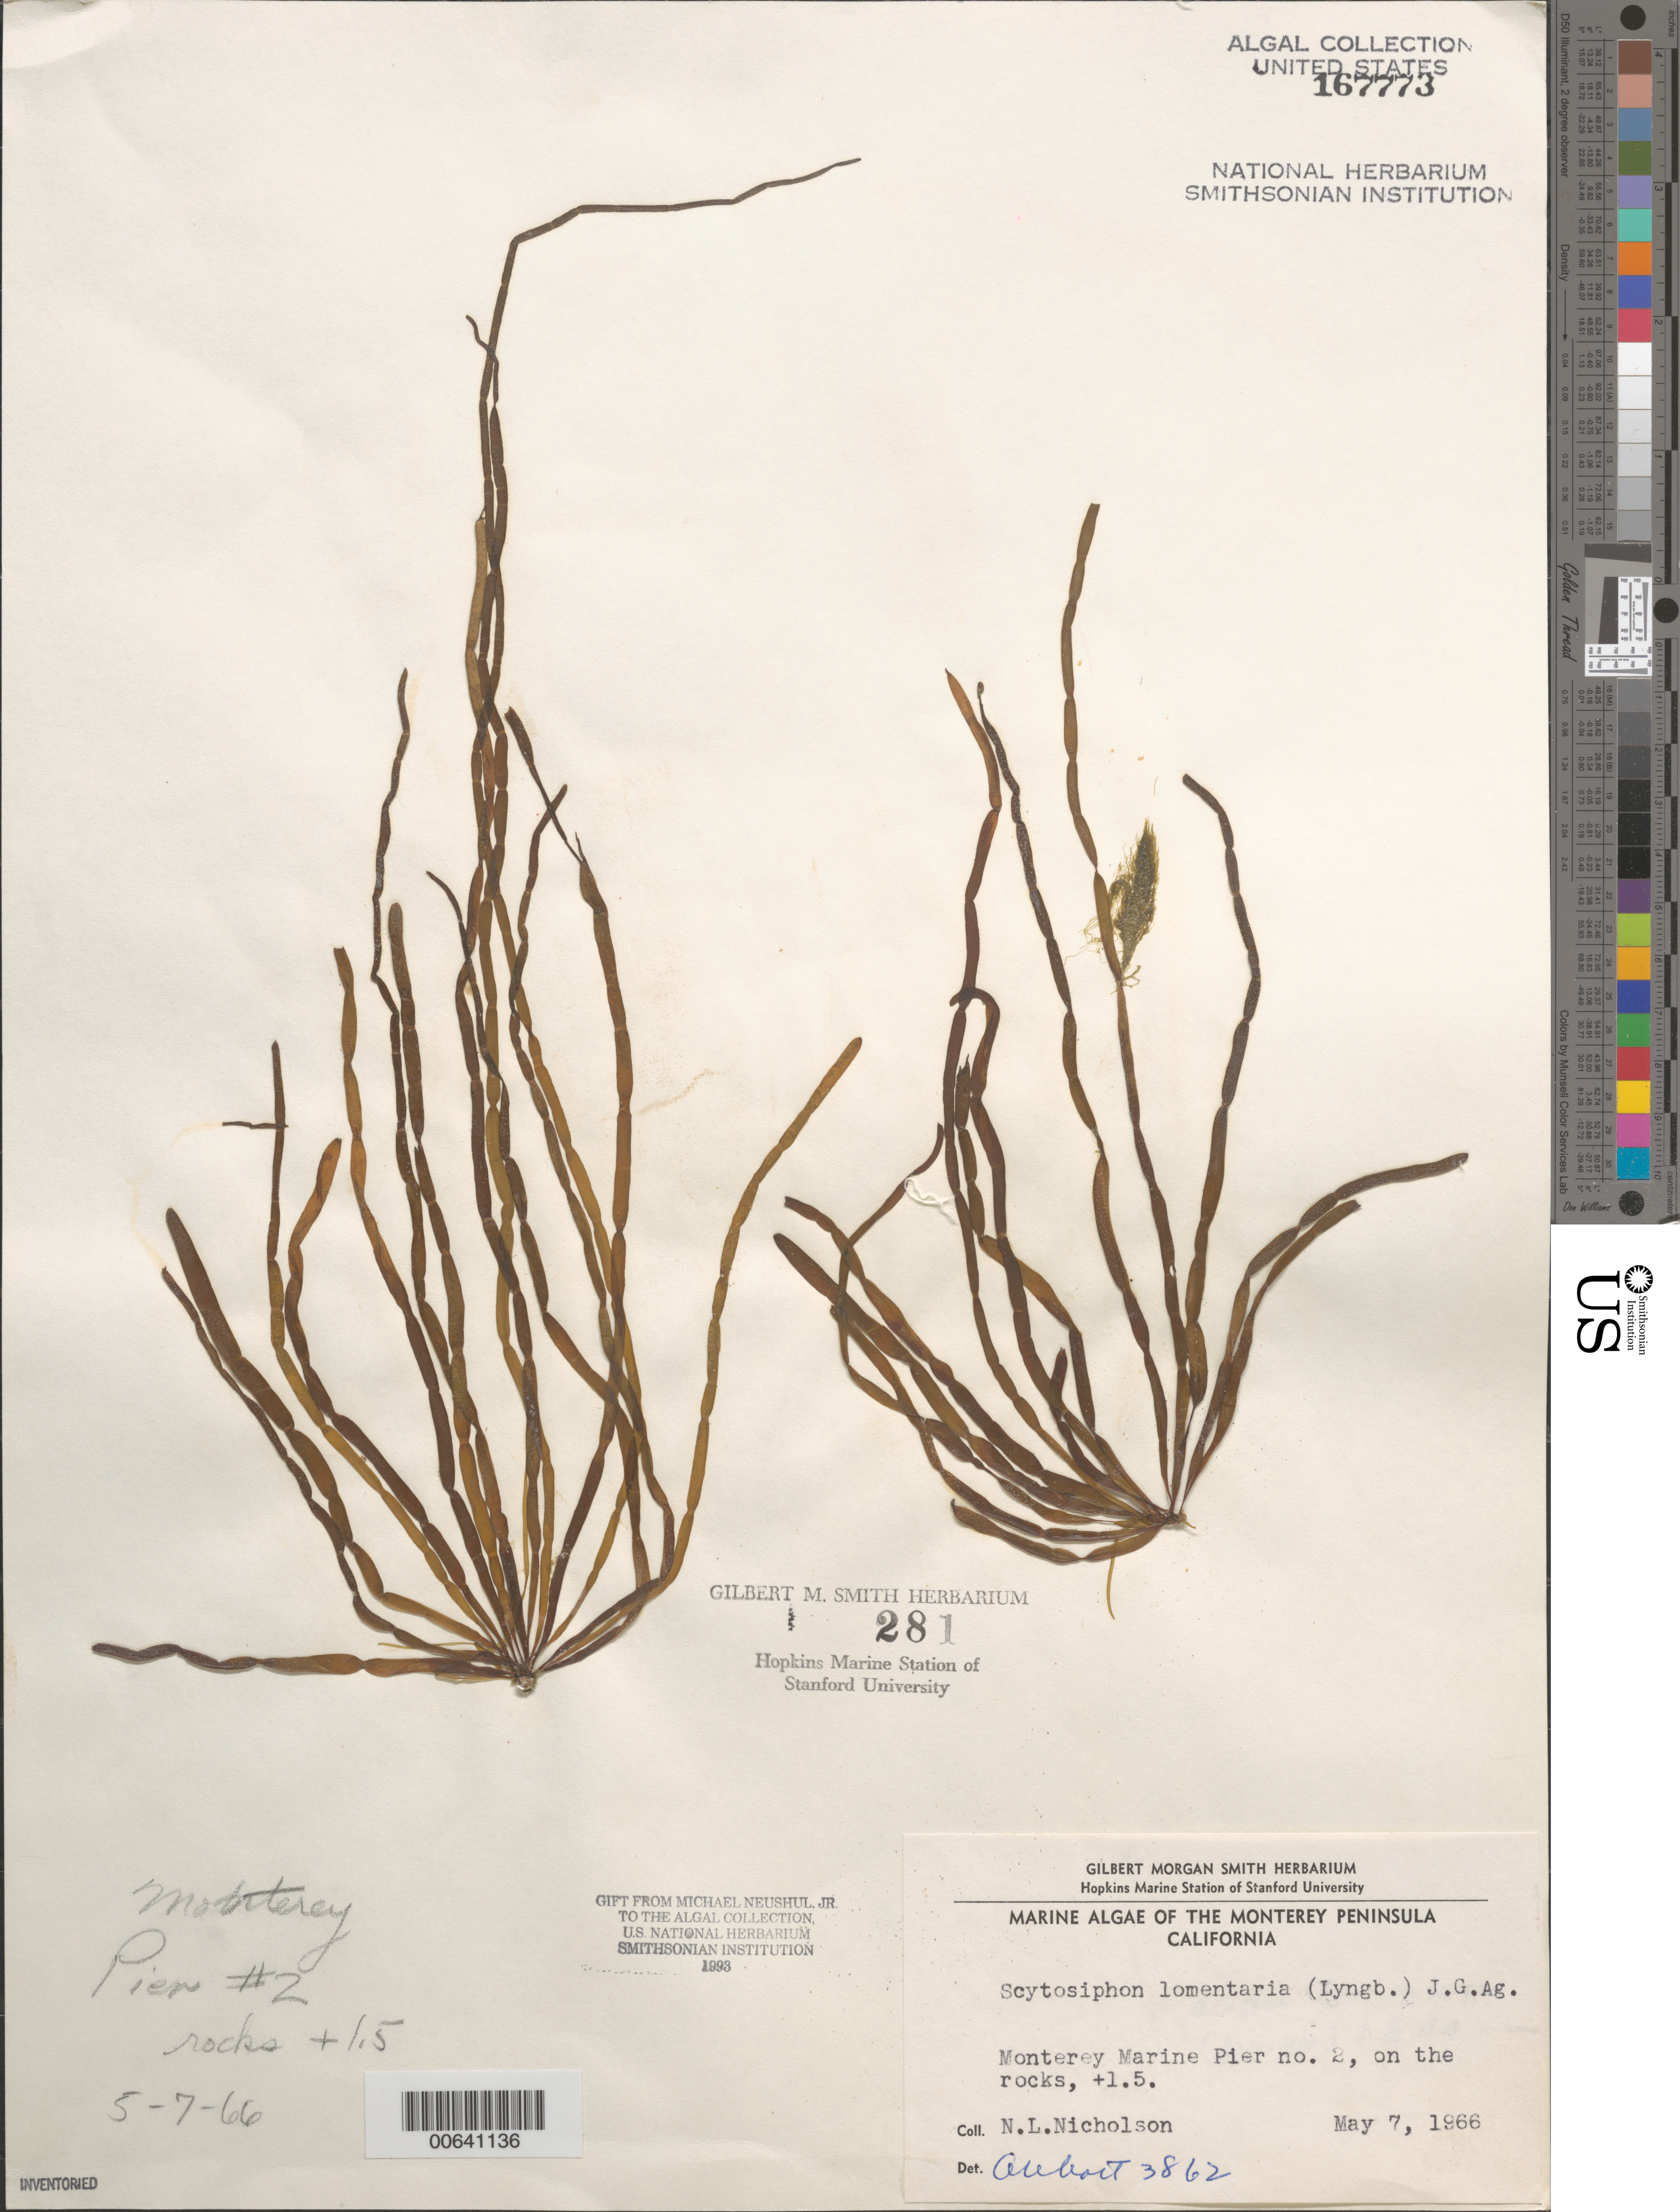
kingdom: Chromista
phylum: Ochrophyta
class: Phaeophyceae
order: Scytosiphonales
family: Scytosiphonaceae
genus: Scytosiphon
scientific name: Scytosiphon lomentaria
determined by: Abbott, Isabella A.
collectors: N. Nicholson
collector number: IAA 3862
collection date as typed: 07 May 1966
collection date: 1966-05-07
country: United States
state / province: California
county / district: Monterey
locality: Monterey Marine Pier no. 2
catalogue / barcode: US 167773